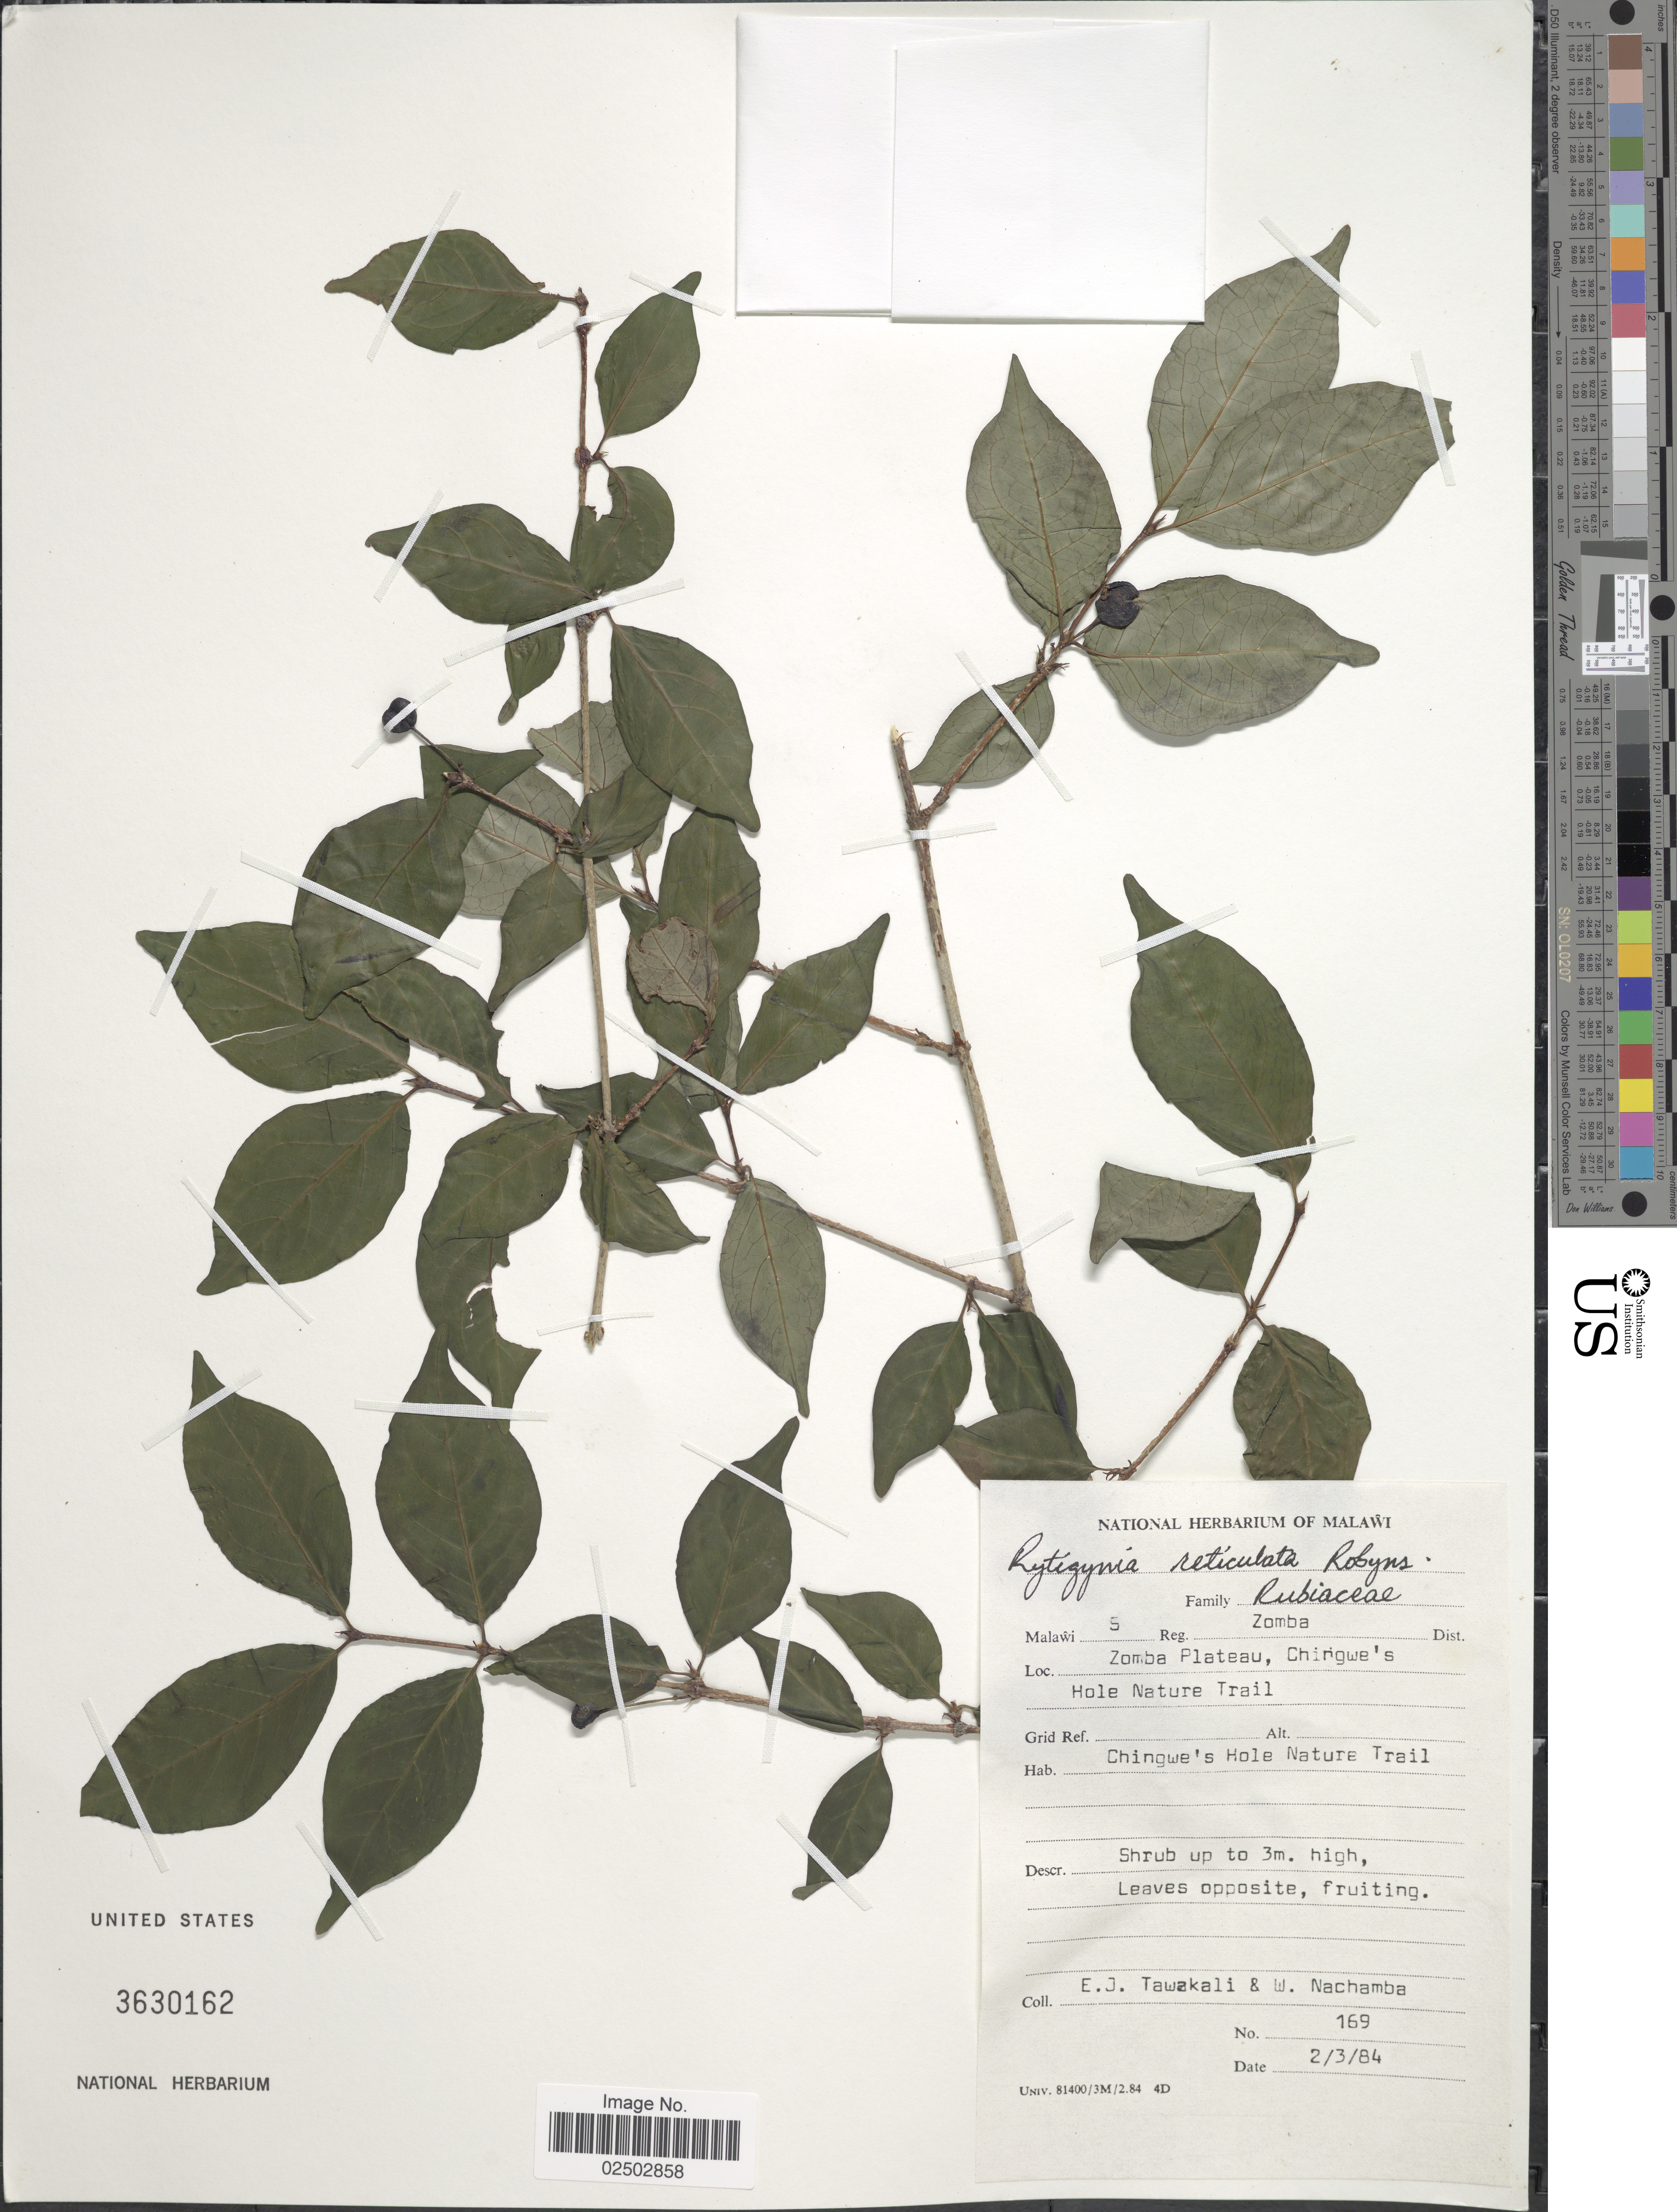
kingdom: Plantae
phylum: Tracheophyta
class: Magnoliopsida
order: Gentianales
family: Rubiaceae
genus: Rytigynia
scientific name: Rytigynia ruwenzoriensis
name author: (De Wild.) Robyns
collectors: E. Tawakali & W. Nachamba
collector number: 169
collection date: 1984-03-02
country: Malawi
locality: Malawi S Reg. Zomba Dist., Zomba Plateau, Chirigwe's, Hole Nature Trail, Chingwe's Hole Nature Trail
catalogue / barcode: US 3630162